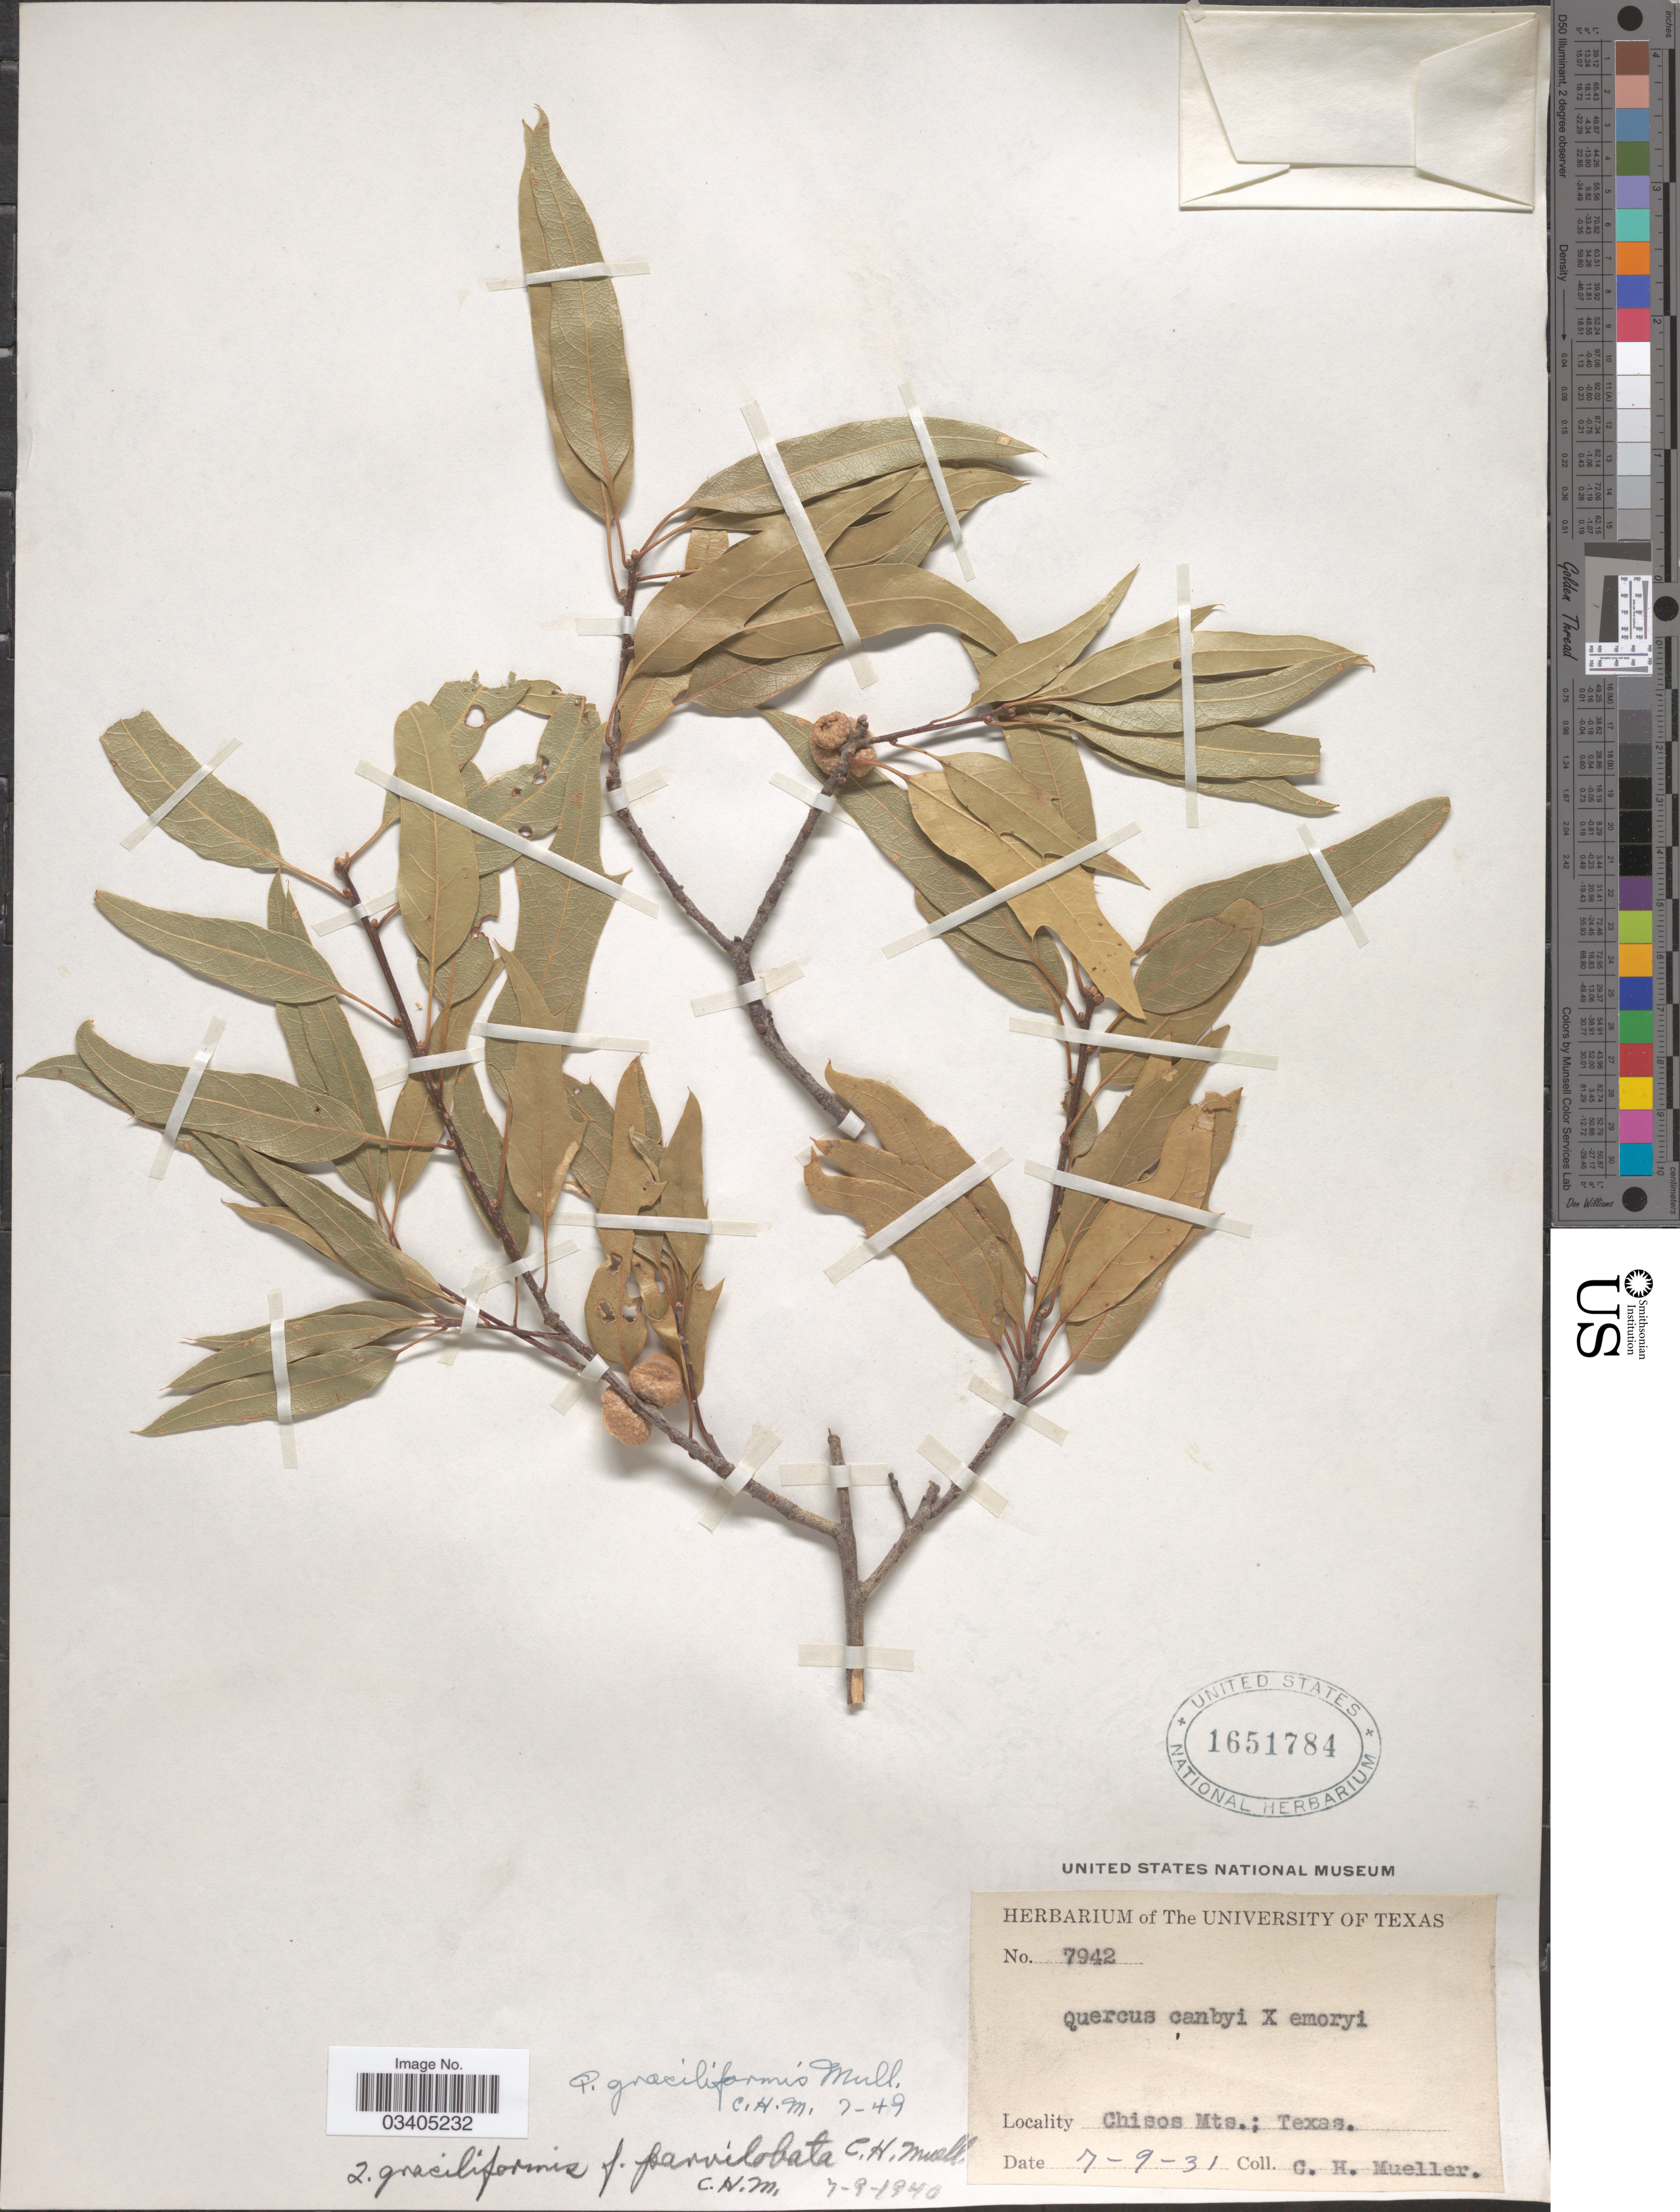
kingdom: Plantae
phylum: Tracheophyta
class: Magnoliopsida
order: Fagales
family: Fagaceae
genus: Quercus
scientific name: Quercus graciliformis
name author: C.H. Müll.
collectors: C. H. Mueller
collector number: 7942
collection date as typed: Transcribed d/m/y: 9/7/31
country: United States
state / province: Texas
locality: Chisos Mts.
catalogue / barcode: US 1651784